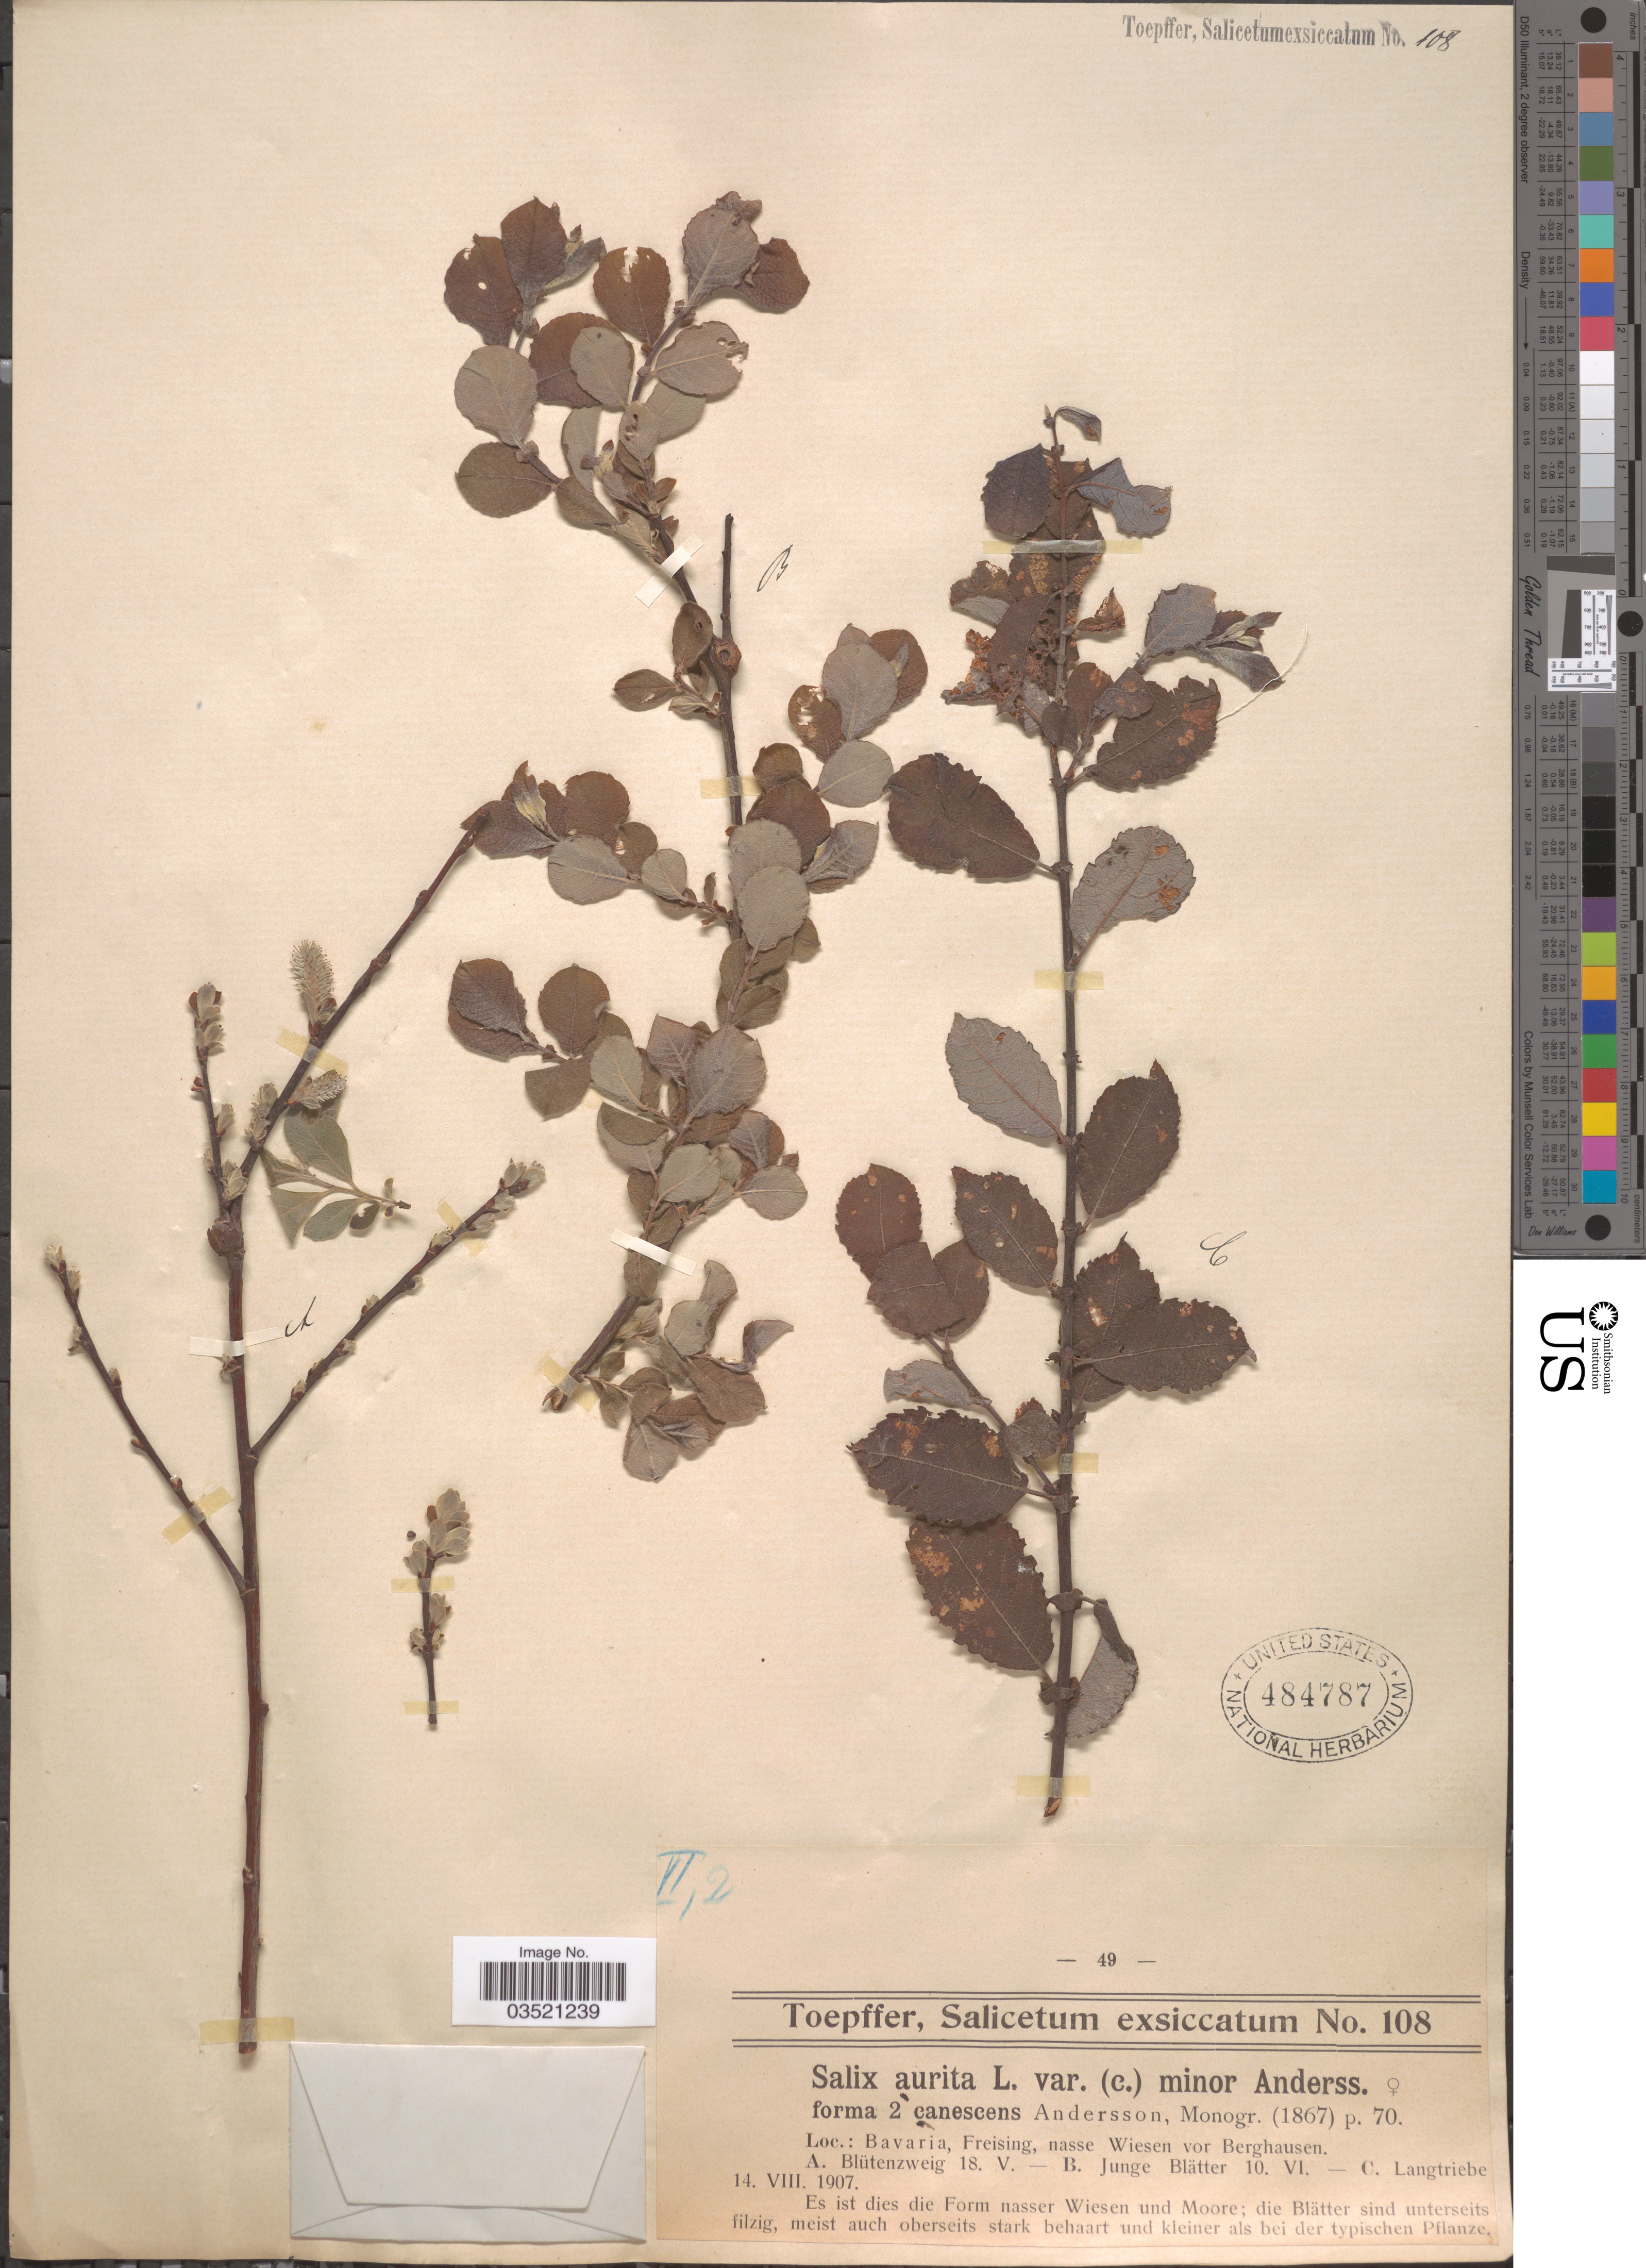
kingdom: Plantae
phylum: Tracheophyta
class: Magnoliopsida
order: Malpighiales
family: Salicaceae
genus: Salix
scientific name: Salix aurita var. minor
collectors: A. Toepffer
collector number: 108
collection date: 1907-05-18/1907-08-14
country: Germany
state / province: Bayern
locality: Bavaria, Freising, nasse Wiesen vor Berghausen.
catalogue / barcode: US 484787